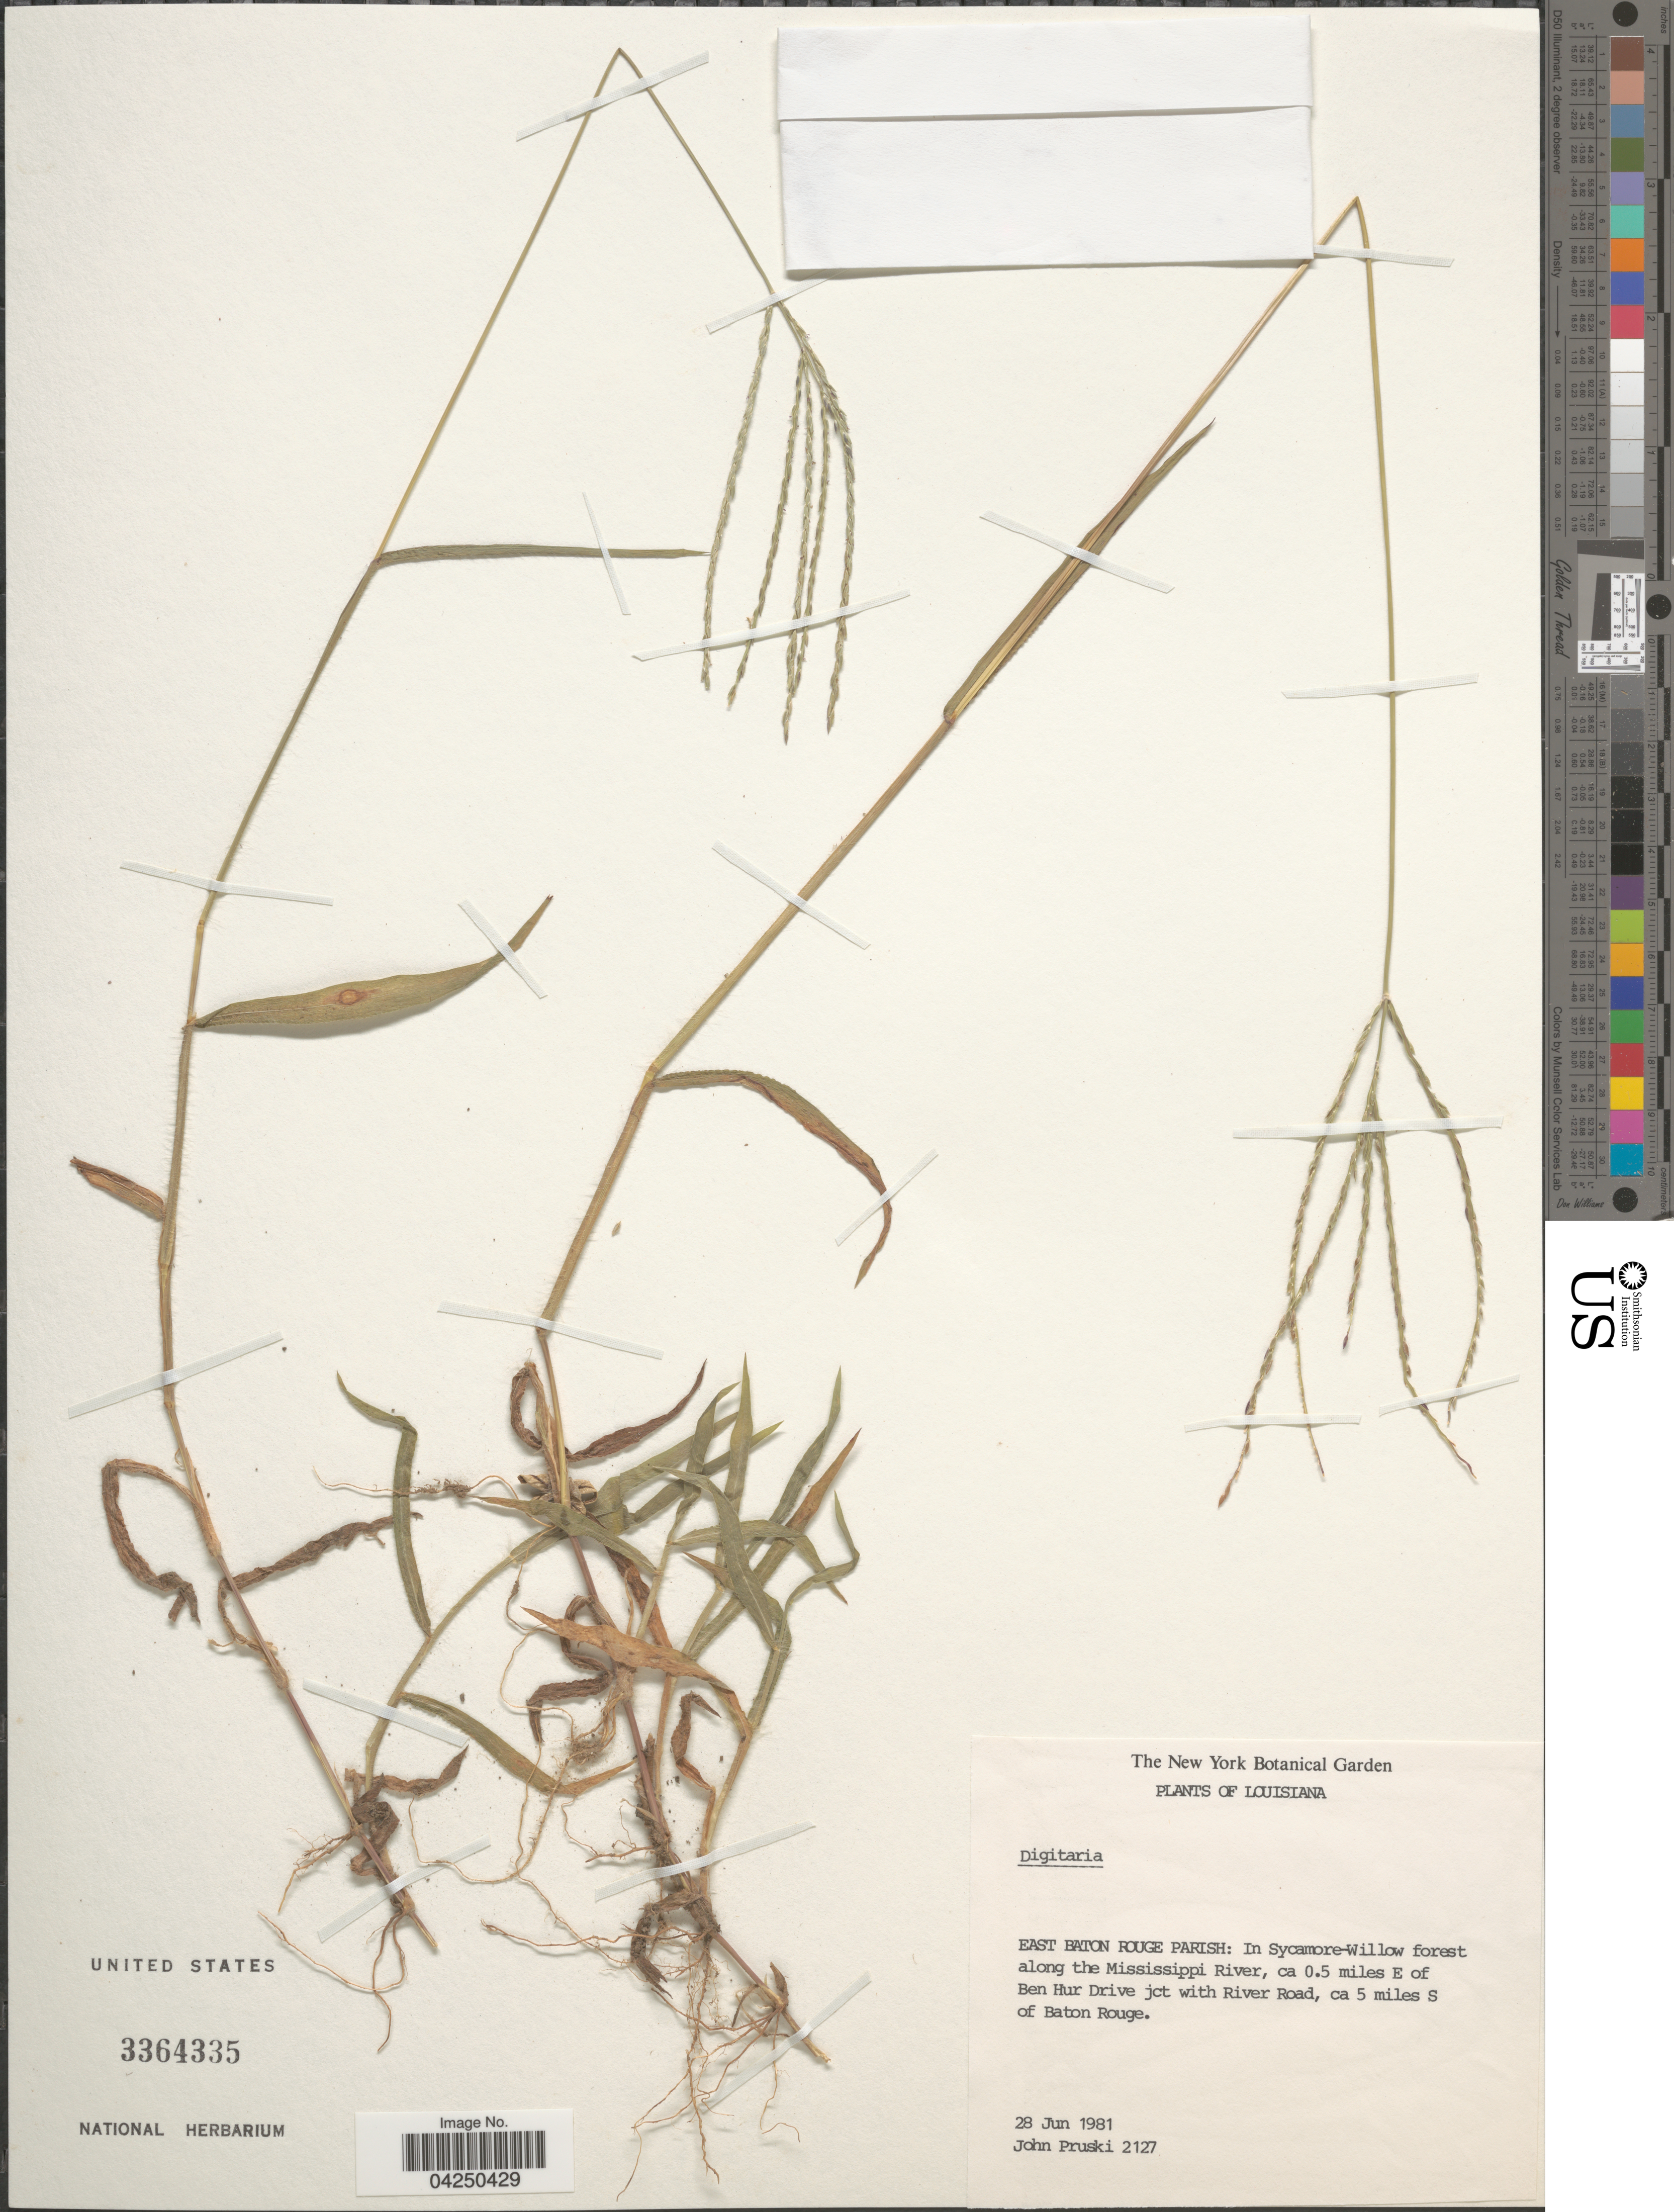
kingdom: Plantae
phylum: Tracheophyta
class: Liliopsida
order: Poales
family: Poaceae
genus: Digitaria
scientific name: Digitaria sp.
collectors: J. F. Pruski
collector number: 2127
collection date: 1981-06-28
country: United States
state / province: Louisiana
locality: East Baton Rouge Parish: In Sycamore-Willow forest along the Mississippi River, ca 0.5 miles E of Be Hur Drive jct with River Road, ca 5 miles S of Baton Rouge.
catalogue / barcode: US 3364335